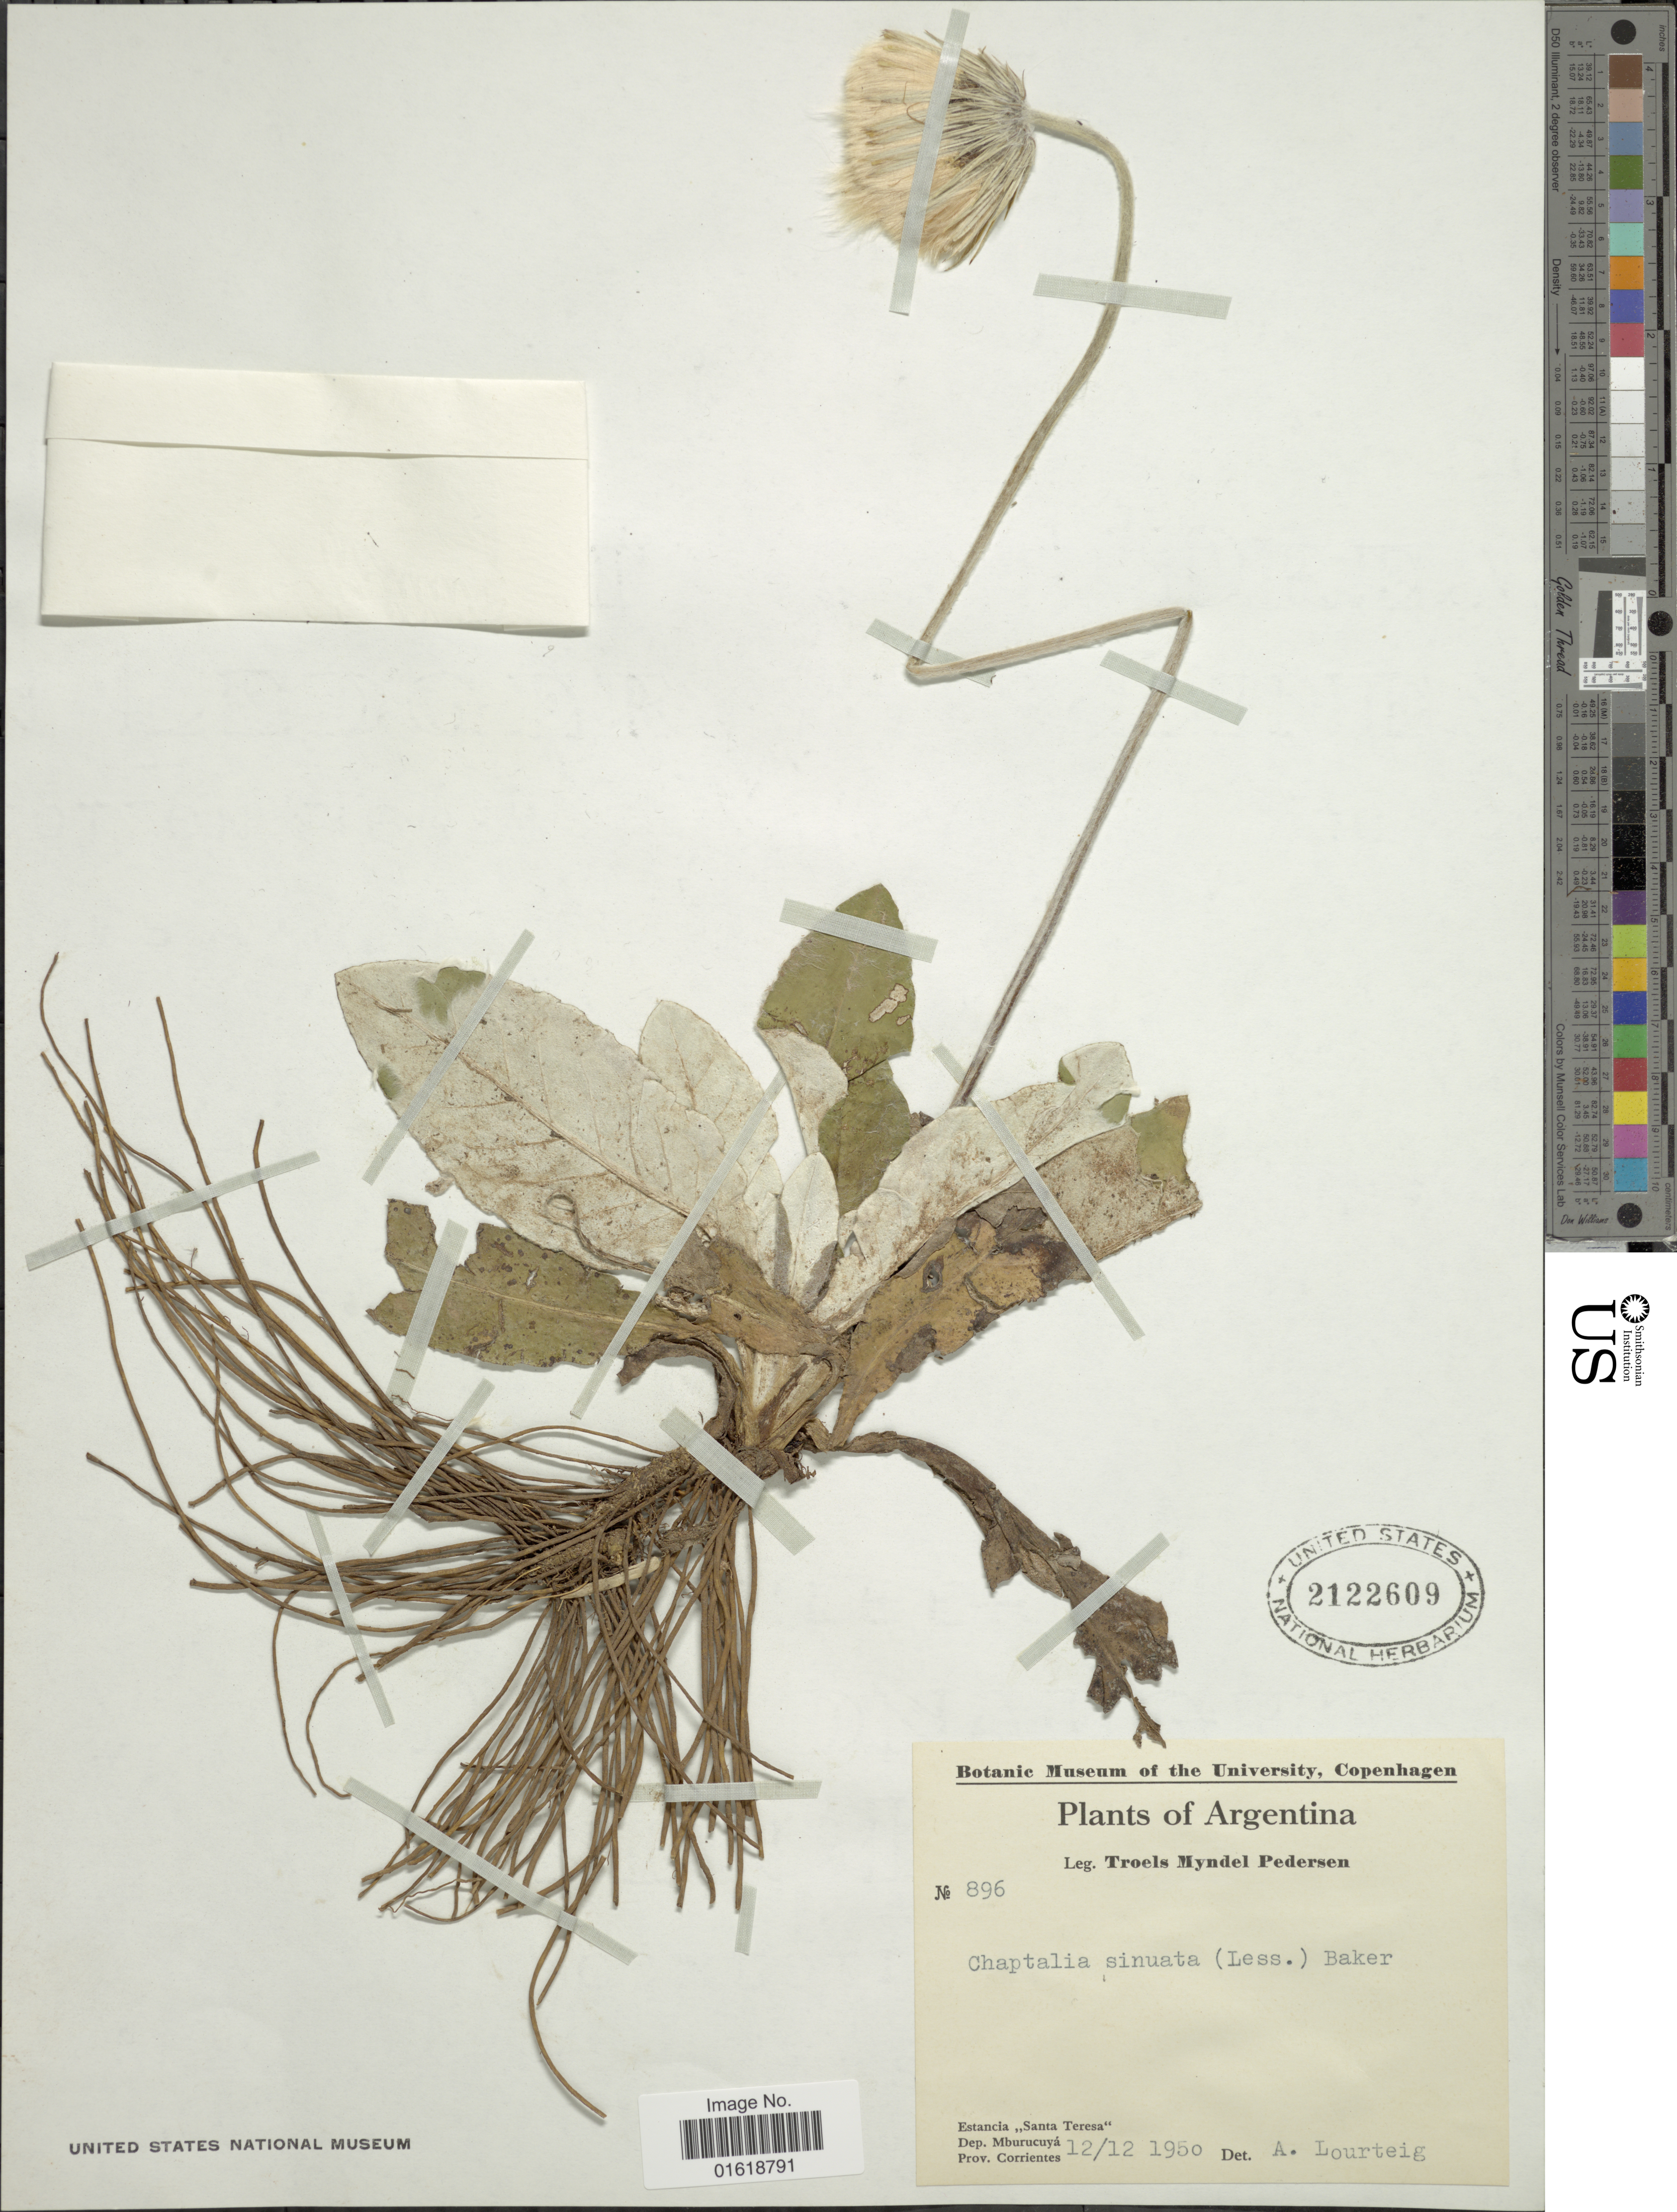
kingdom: Plantae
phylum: Tracheophyta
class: Magnoliopsida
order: Asterales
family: Asteraceae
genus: Chaptalia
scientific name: Chaptalia sinuata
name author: (Less.) Vent. ex Steud.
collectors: T. Pederson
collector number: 896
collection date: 1950-12-12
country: Argentina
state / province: Corrientes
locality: Estancia "Santa Teresa". Dep. Mburucuyá.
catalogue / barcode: US 2122609